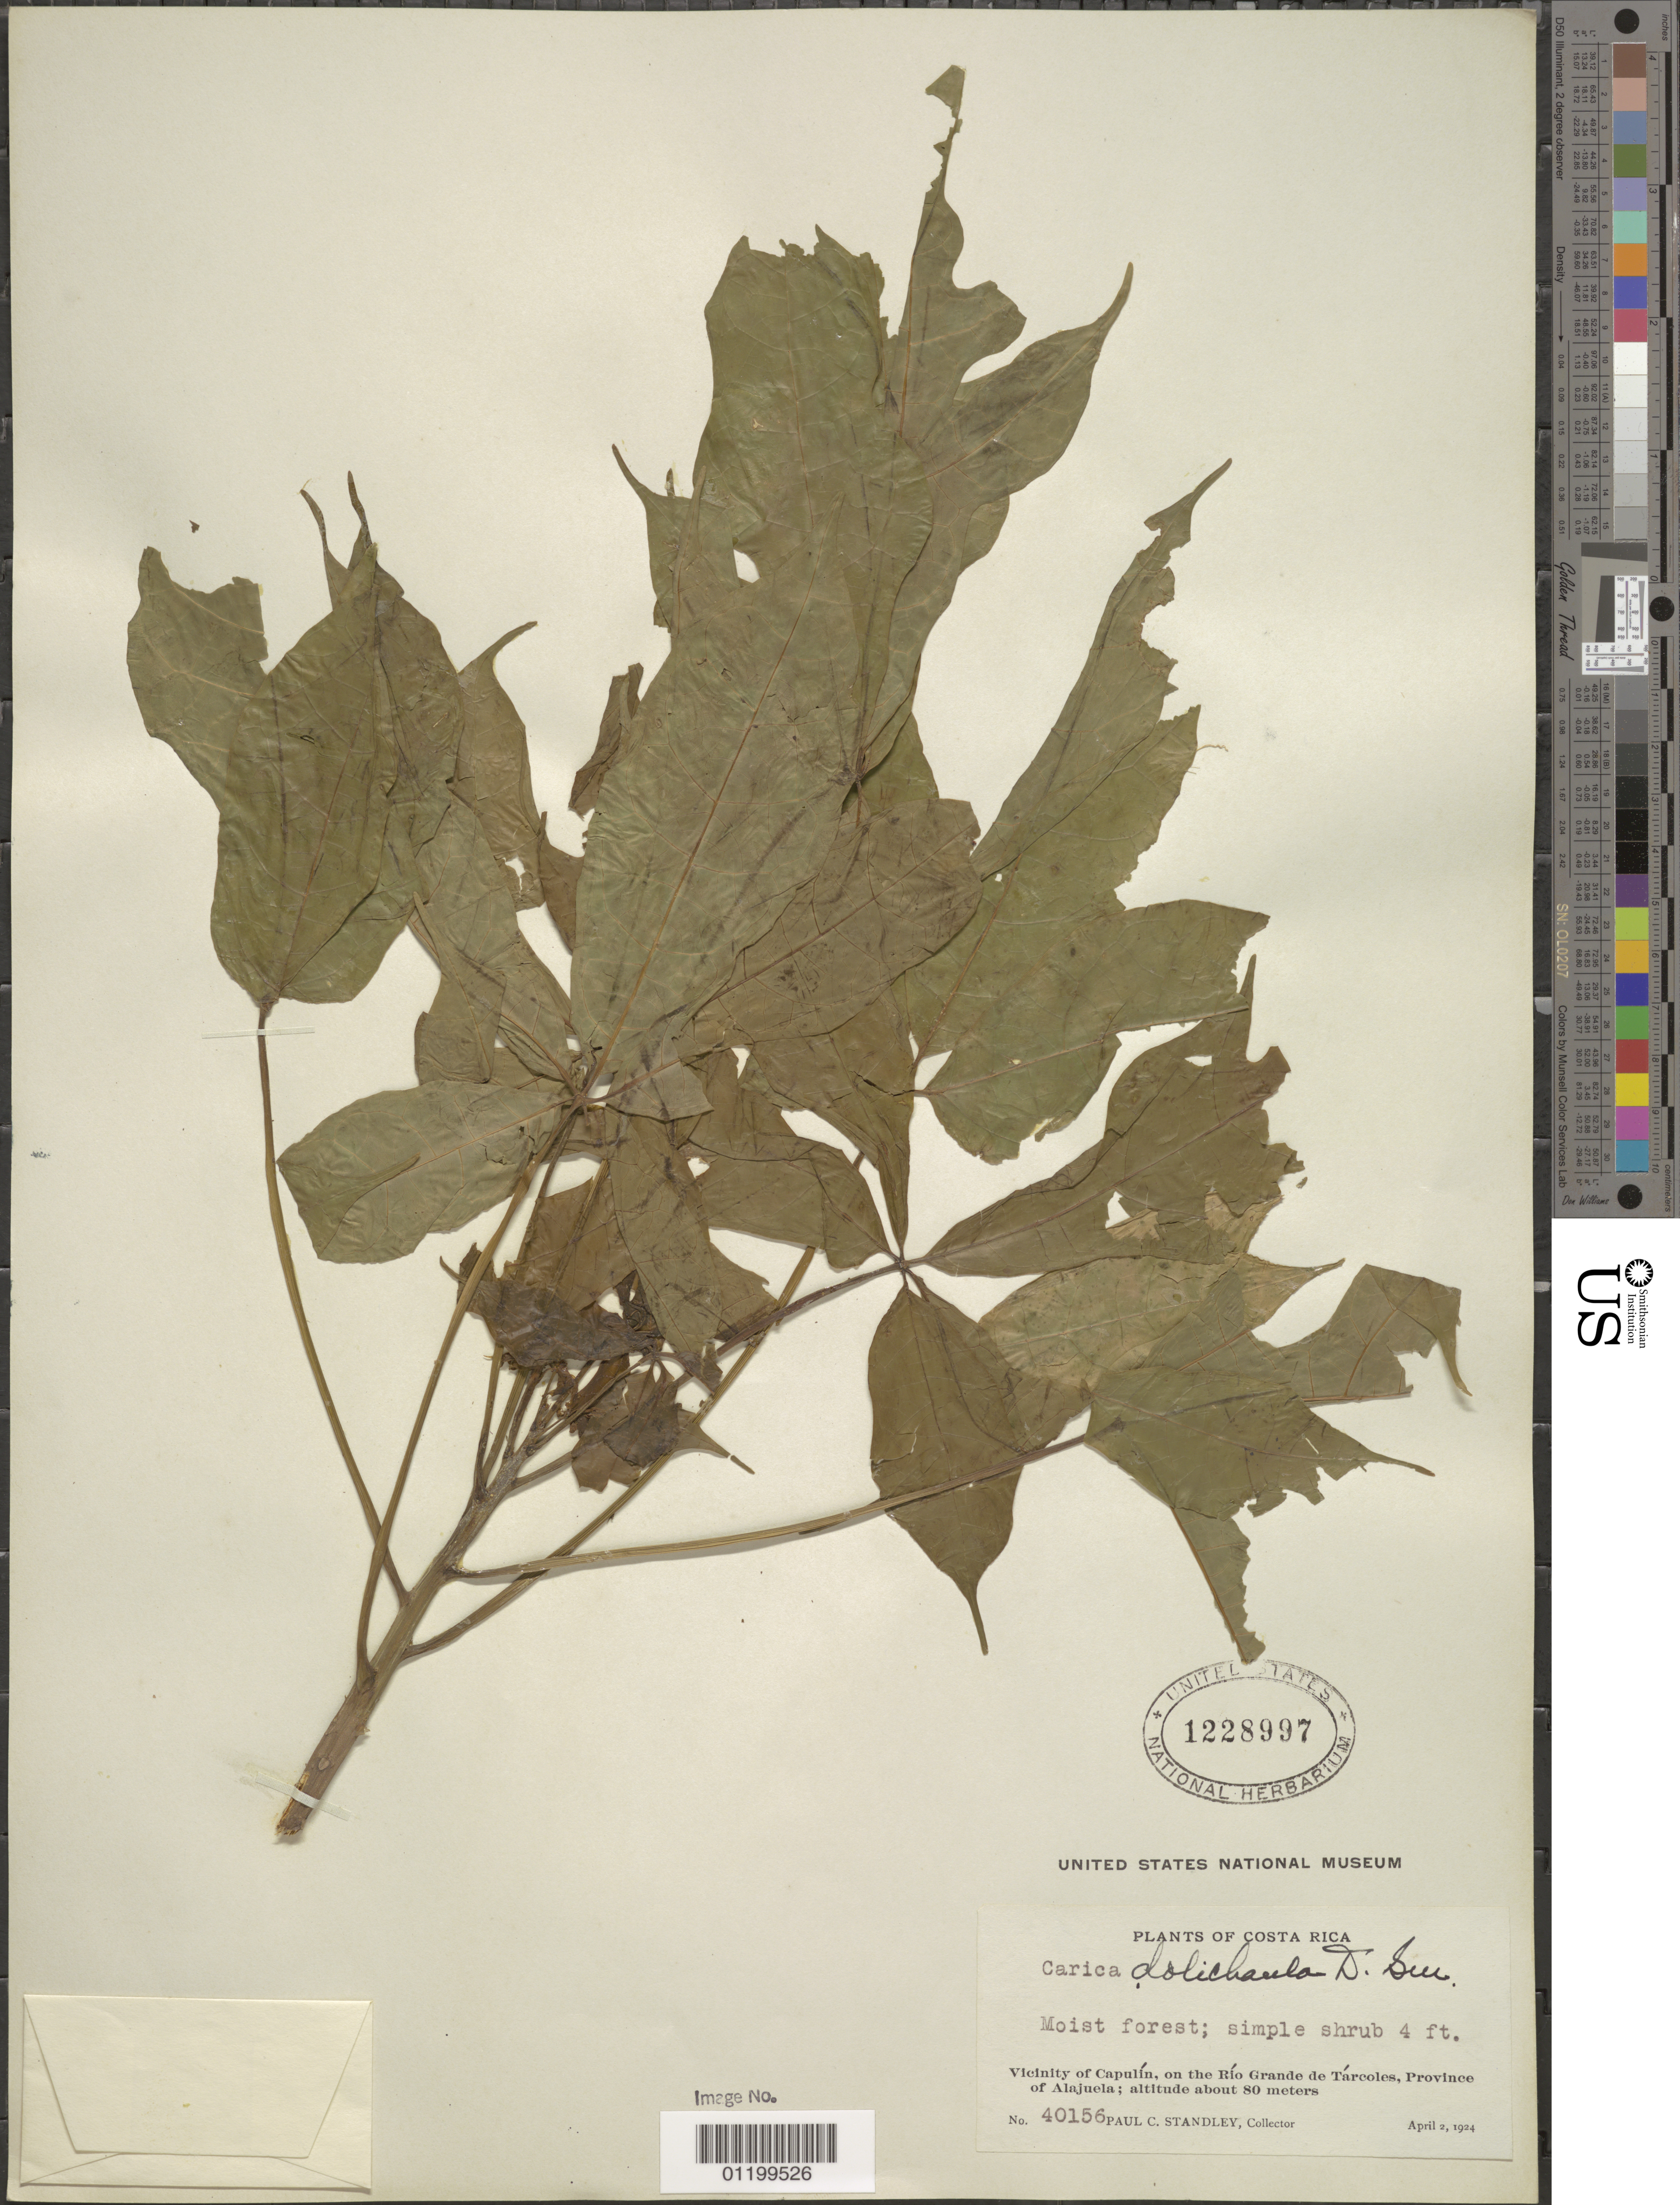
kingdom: Plantae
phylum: Tracheophyta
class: Magnoliopsida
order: Brassicales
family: Caricaceae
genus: Jacaratia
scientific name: Jacaratia dolichaula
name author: (Donn. Sm.) Woodson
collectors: P. C. Standley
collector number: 40156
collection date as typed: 2 Apr 1924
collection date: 1924-04-02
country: Costa Rica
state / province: Alajuela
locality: Vicinity of Capulín, on the Río Grande de Tárcoles.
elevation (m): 80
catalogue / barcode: US 1228997